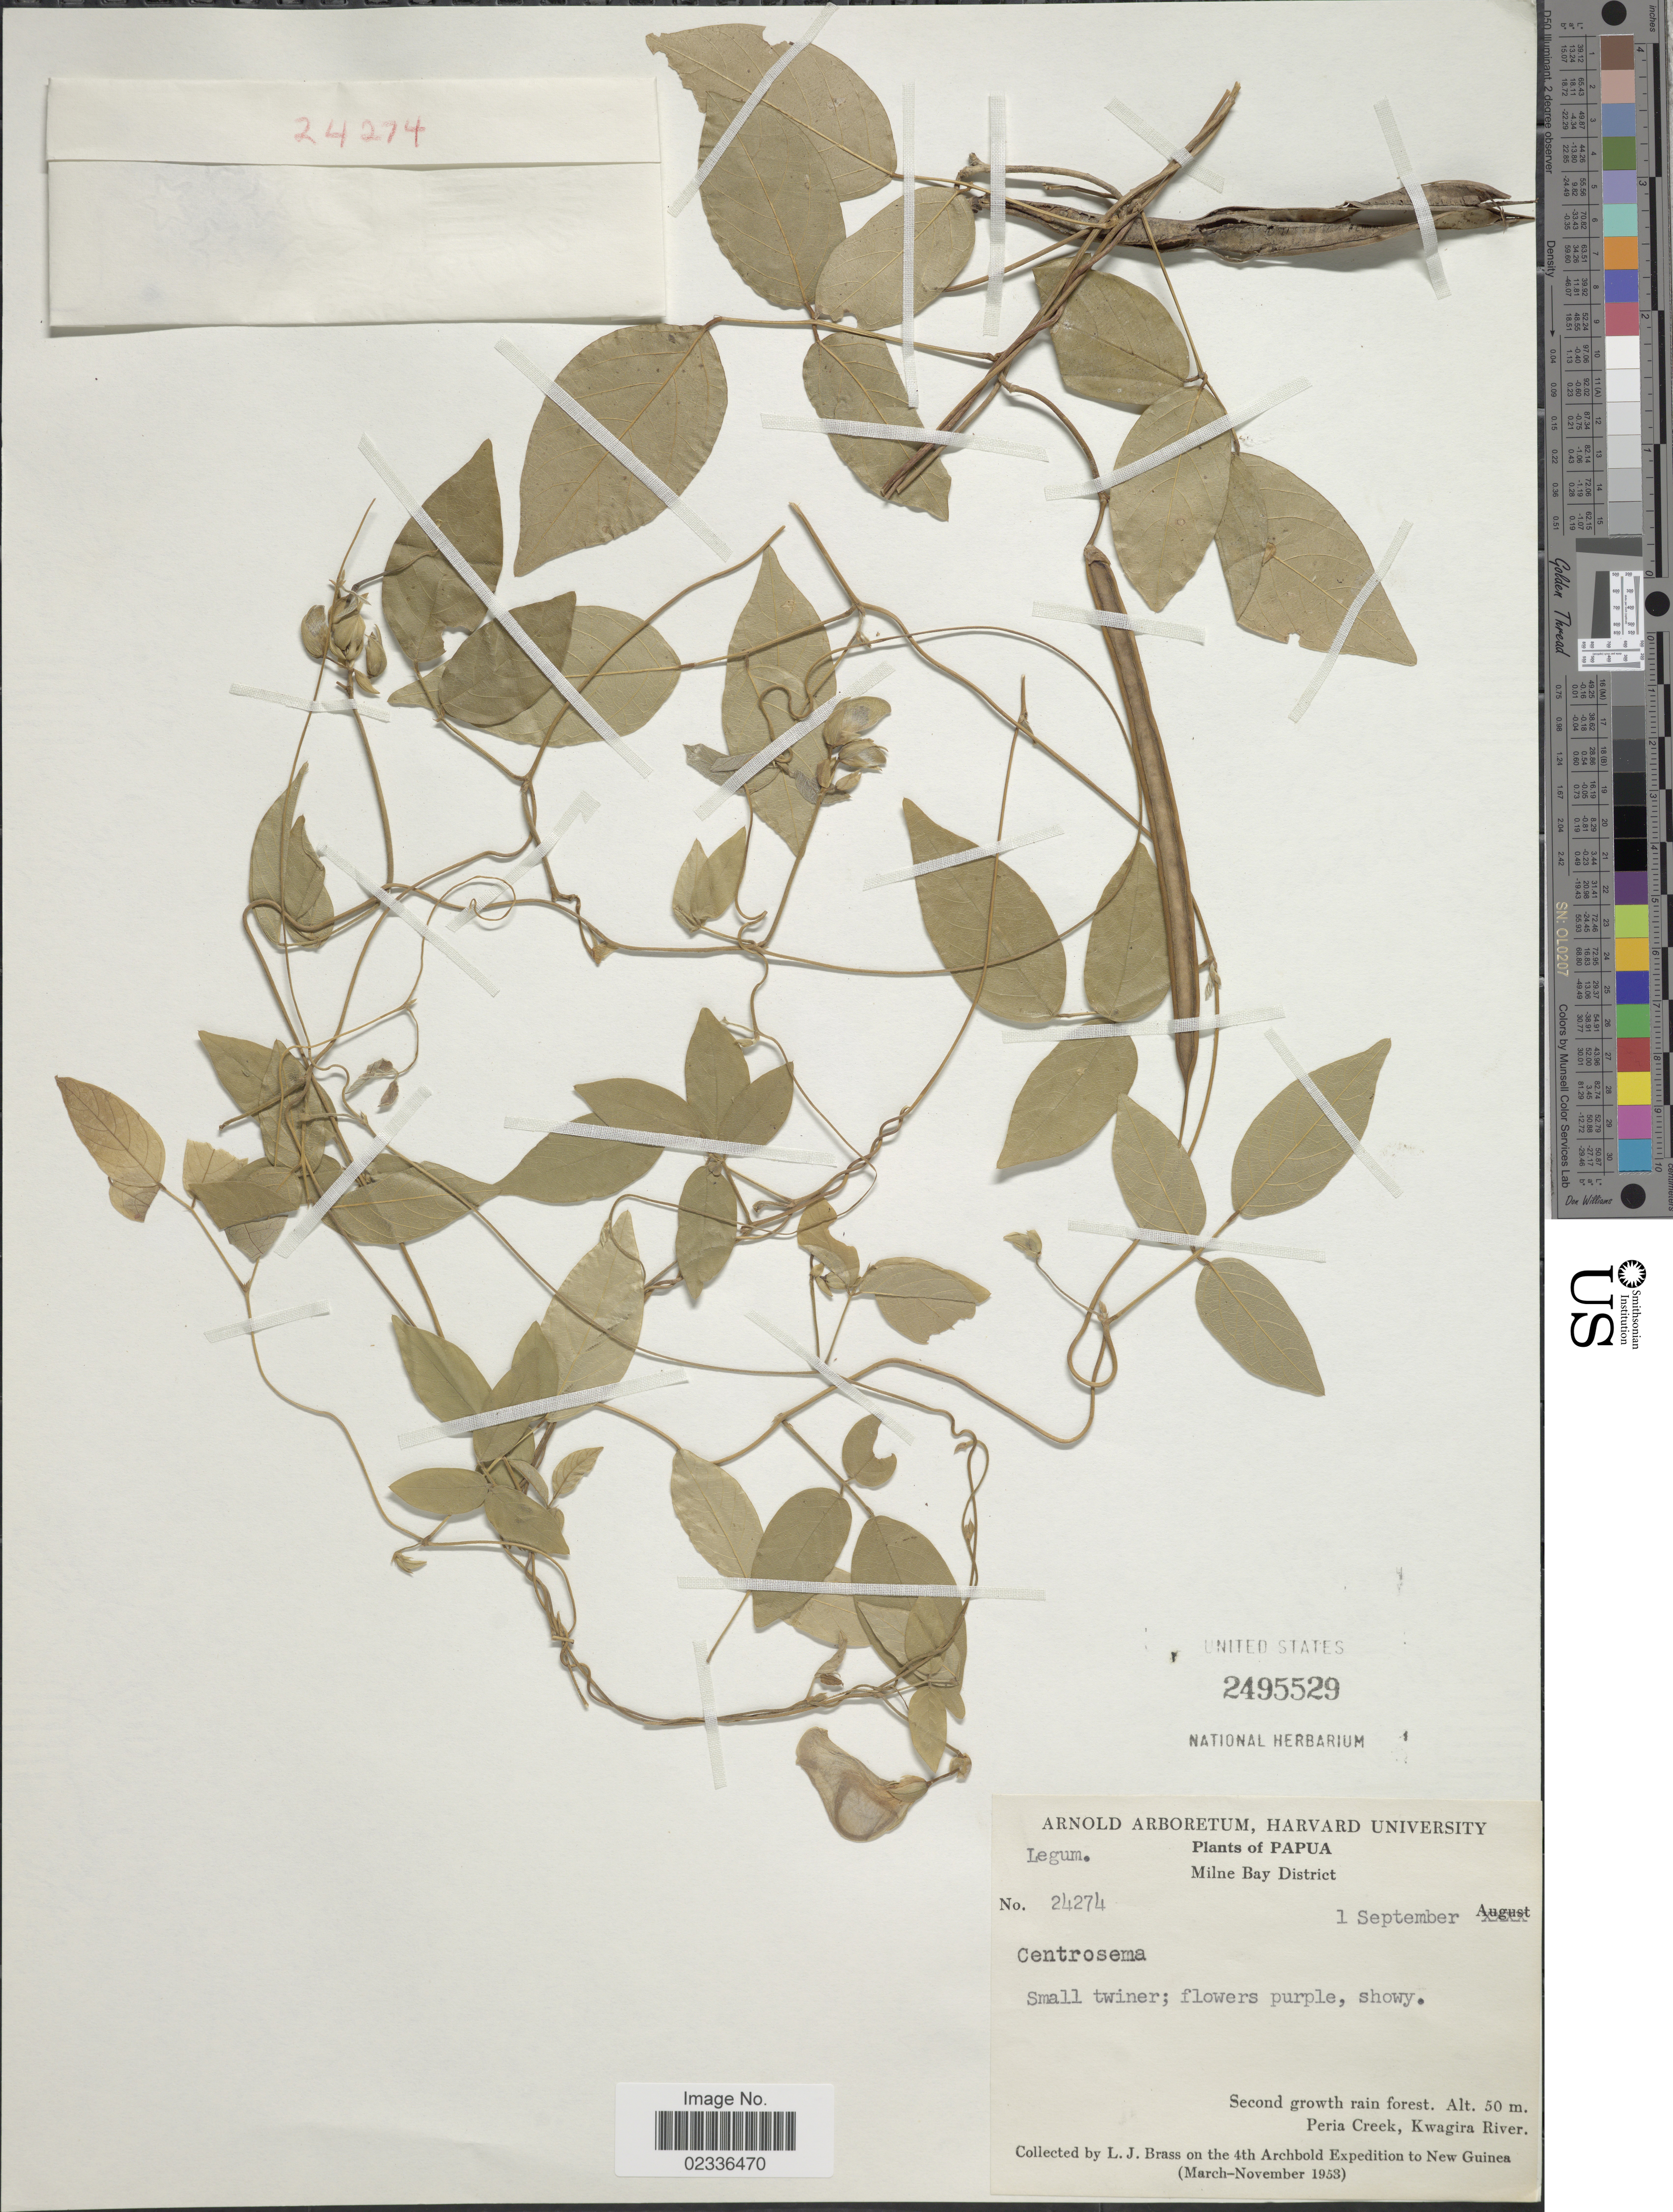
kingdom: Plantae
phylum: Tracheophyta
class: Magnoliopsida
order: Fabales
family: Fabaceae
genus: Centrosema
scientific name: Centrosema pubescens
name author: Benth.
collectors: L. J. Brass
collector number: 24274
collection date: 1953-09-01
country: Papua New Guinea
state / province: Milne Bay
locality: Milne Bay District, second growth rain forest, Peria Creek, Kwagira River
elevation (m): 50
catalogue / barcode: US 2495529